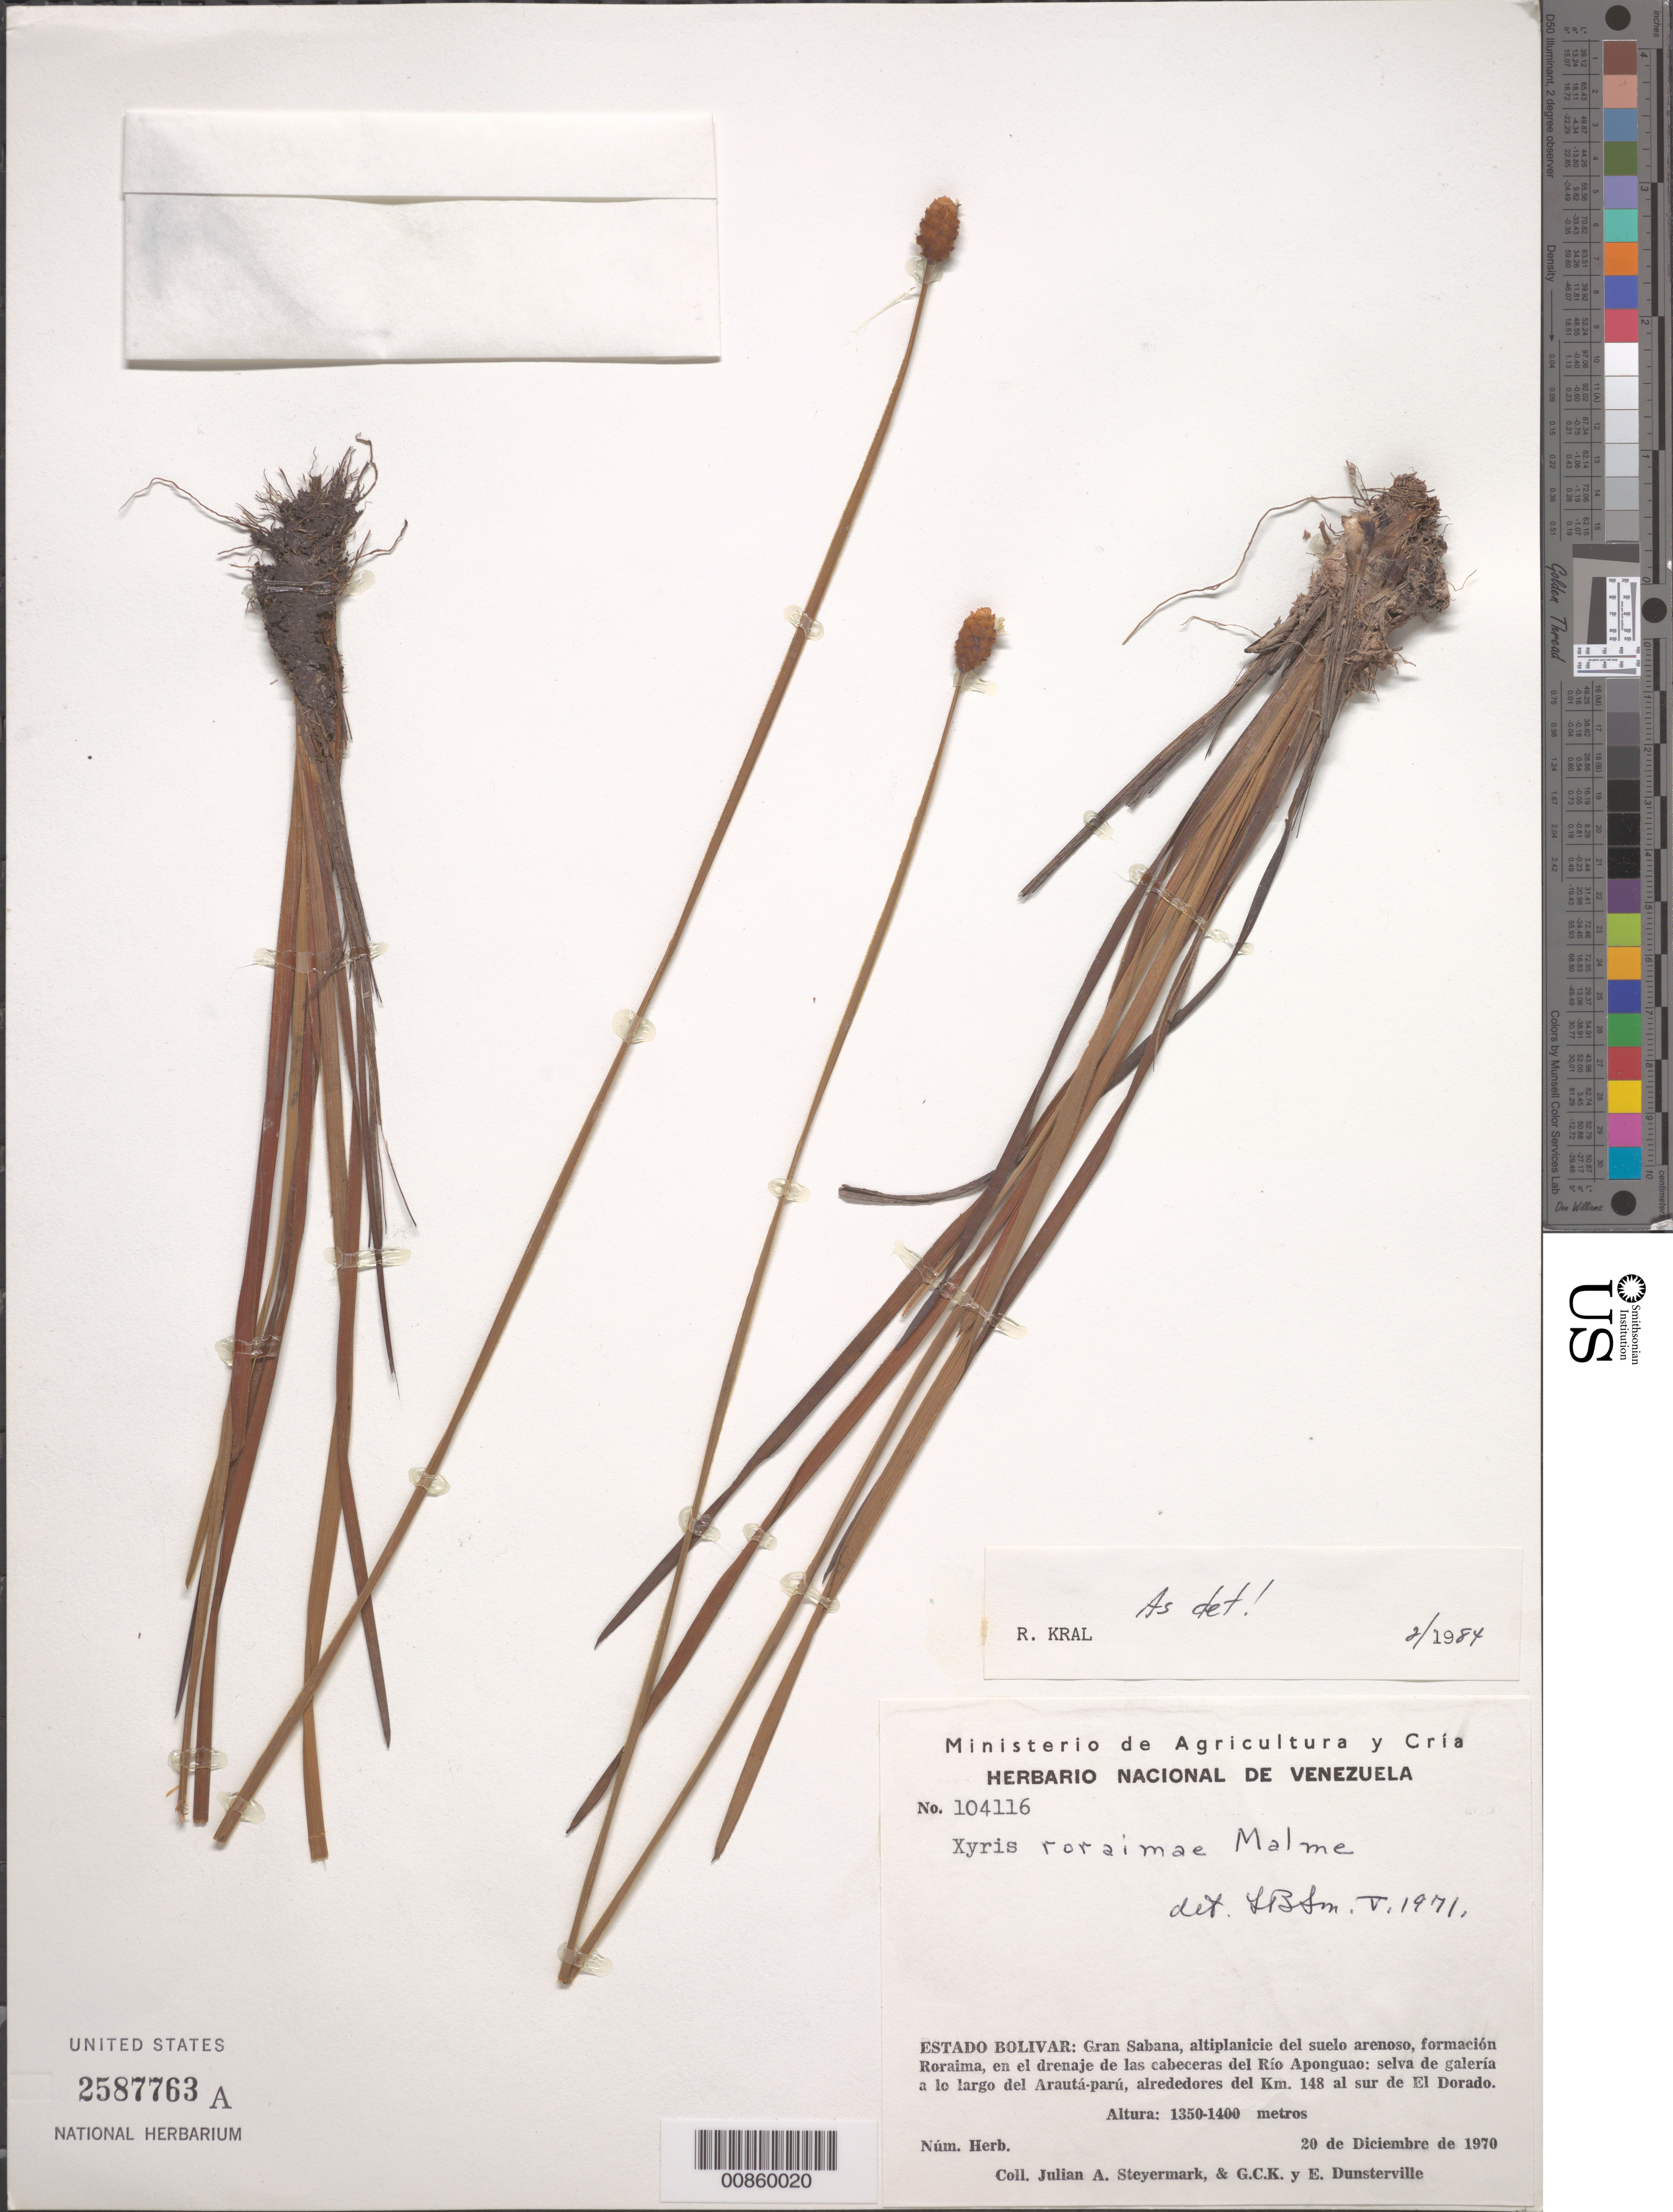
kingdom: Plantae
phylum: Tracheophyta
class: Liliopsida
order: Poales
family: Xyridaceae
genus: Xyris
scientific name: Xyris roraimae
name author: Malme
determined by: Kral, Robert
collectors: J. Steyermark, G. C. K. Dunsterville & E. Dunsterville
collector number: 104116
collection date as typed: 20-Dec-70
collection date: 1970-12-20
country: Venezuela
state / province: Bolívar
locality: Gran Sabana, formacion Roraima, Río Aponguao; a lo largo del Arautá-parú, alrededores del km 148 al sur de El Dorado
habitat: Altiplanicie del suelo arenoso; selva de galeria.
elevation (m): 1350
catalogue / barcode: US 2587763A